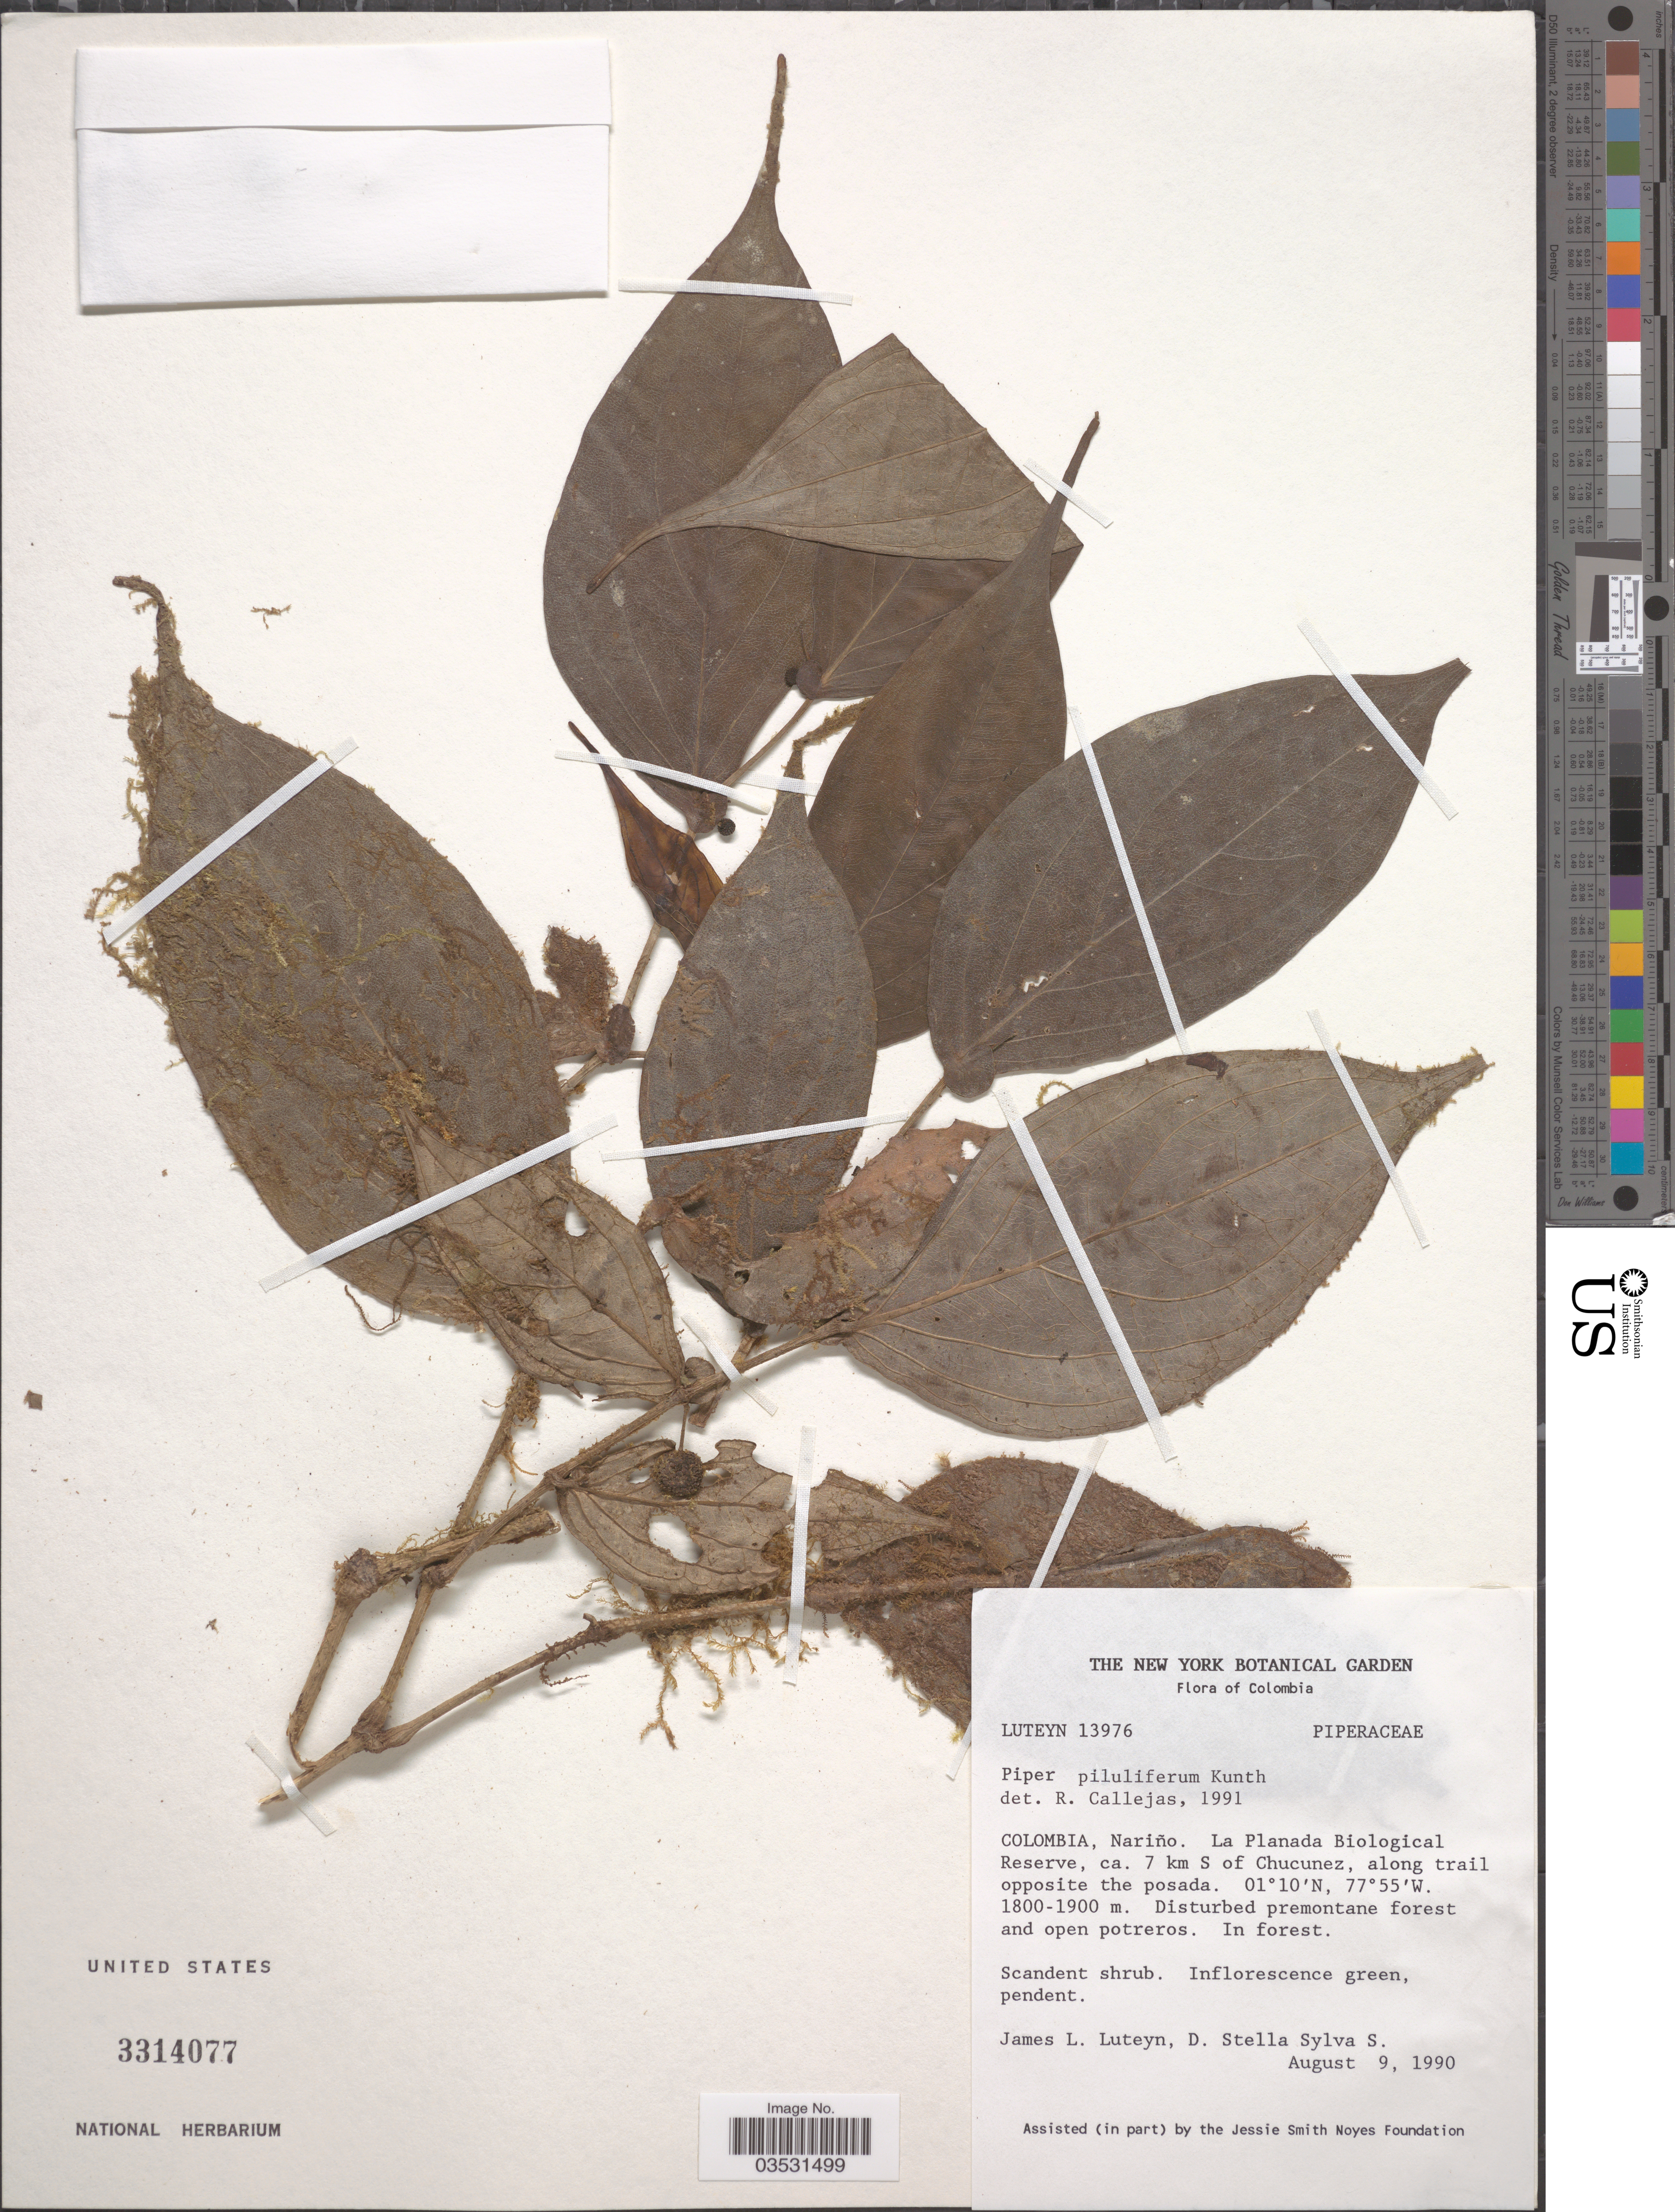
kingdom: Plantae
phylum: Tracheophyta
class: Magnoliopsida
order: Piperales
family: Piperaceae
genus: Piper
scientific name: Piper piluliferum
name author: Kunth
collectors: J. L. Luteyn & Stella Sylva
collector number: Luteyn13976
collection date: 1990-08-09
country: Colombia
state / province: Nariño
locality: La Planada Biological Reserve, ca. 7 km S of Chucunez, along trail opposite the posada.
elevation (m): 1800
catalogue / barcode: US 3314077